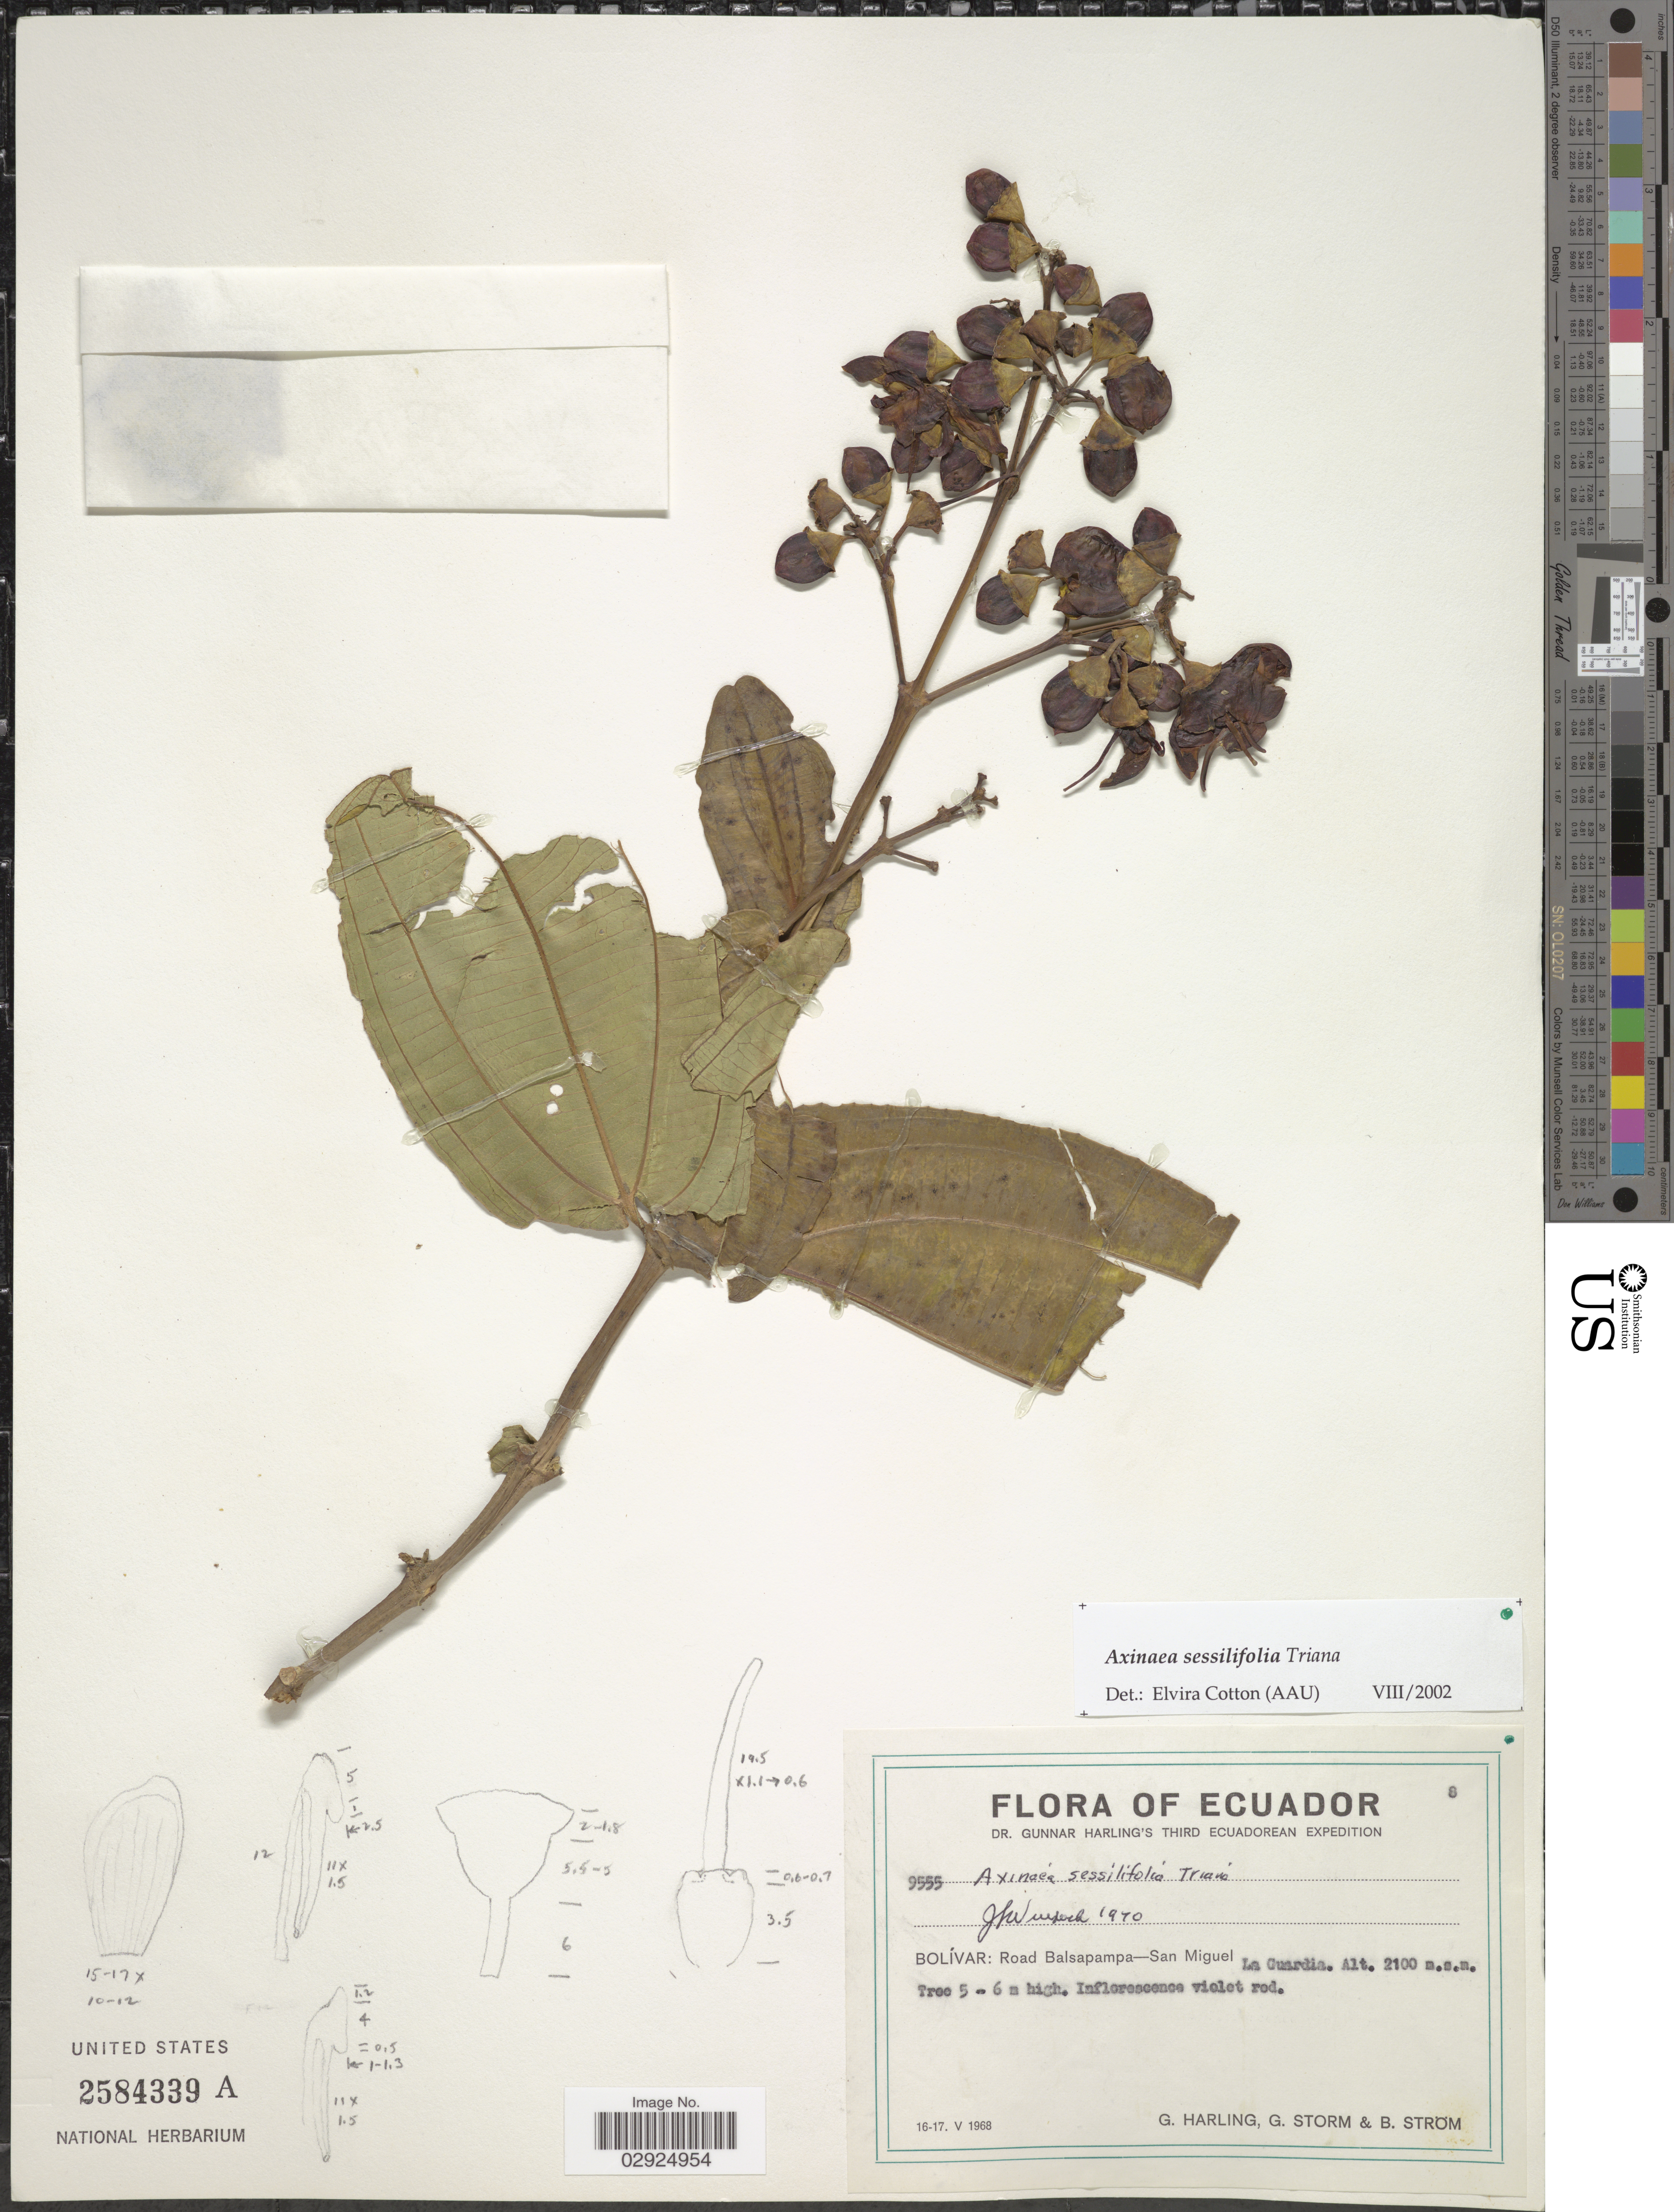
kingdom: Plantae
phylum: Tracheophyta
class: Magnoliopsida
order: Myrtales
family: Melastomataceae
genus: Axinaea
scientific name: Axinaea sessilifolia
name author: Triana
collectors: G. Harling, G. Storm & B. Ström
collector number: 9555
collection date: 1968-05-16/1968-05-17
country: Ecuador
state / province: Bolívar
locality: Road Balsapampa-San Miguel, La Guardia.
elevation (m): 2100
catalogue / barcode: US 2584339A